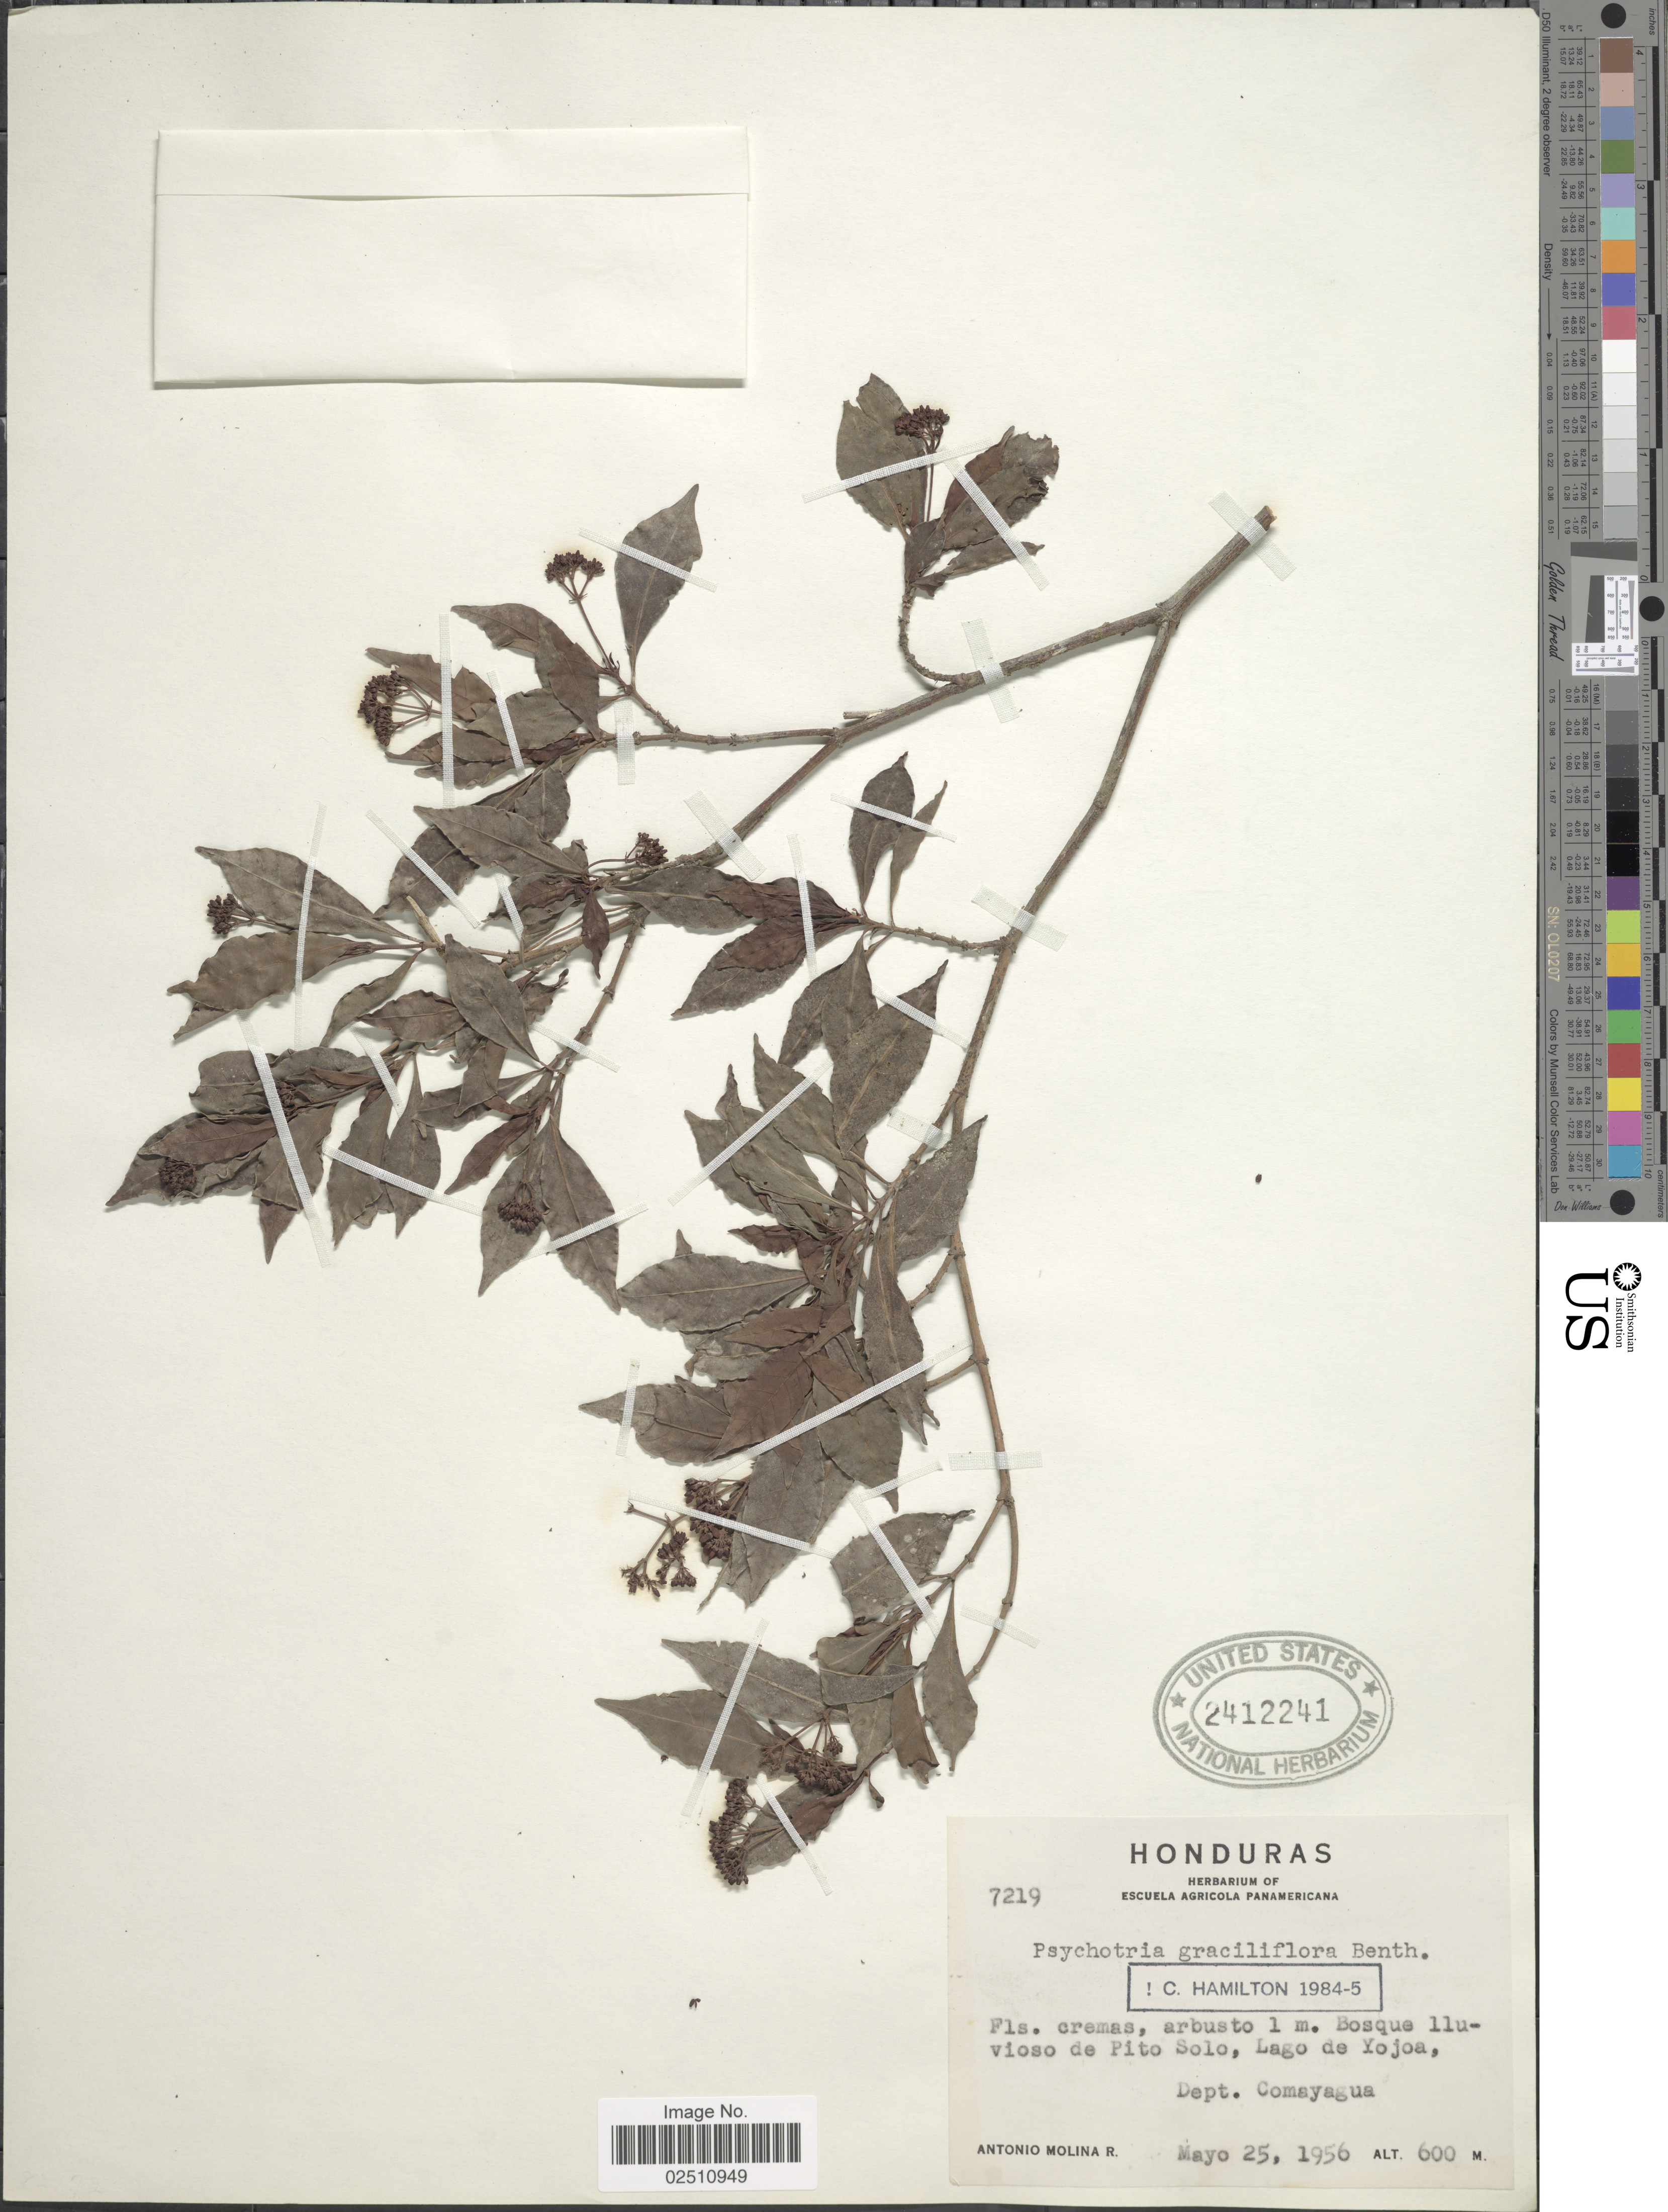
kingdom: Plantae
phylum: Tracheophyta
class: Magnoliopsida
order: Gentianales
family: Rubiaceae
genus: Psychotria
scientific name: Psychotria graciliflora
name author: Benth.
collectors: A. Molina R.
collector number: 7219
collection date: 1956-05-25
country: Honduras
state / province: Comayagua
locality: Bosque lluvioso de Pito Solo, Lago de Yojoa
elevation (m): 600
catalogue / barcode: US 2412241